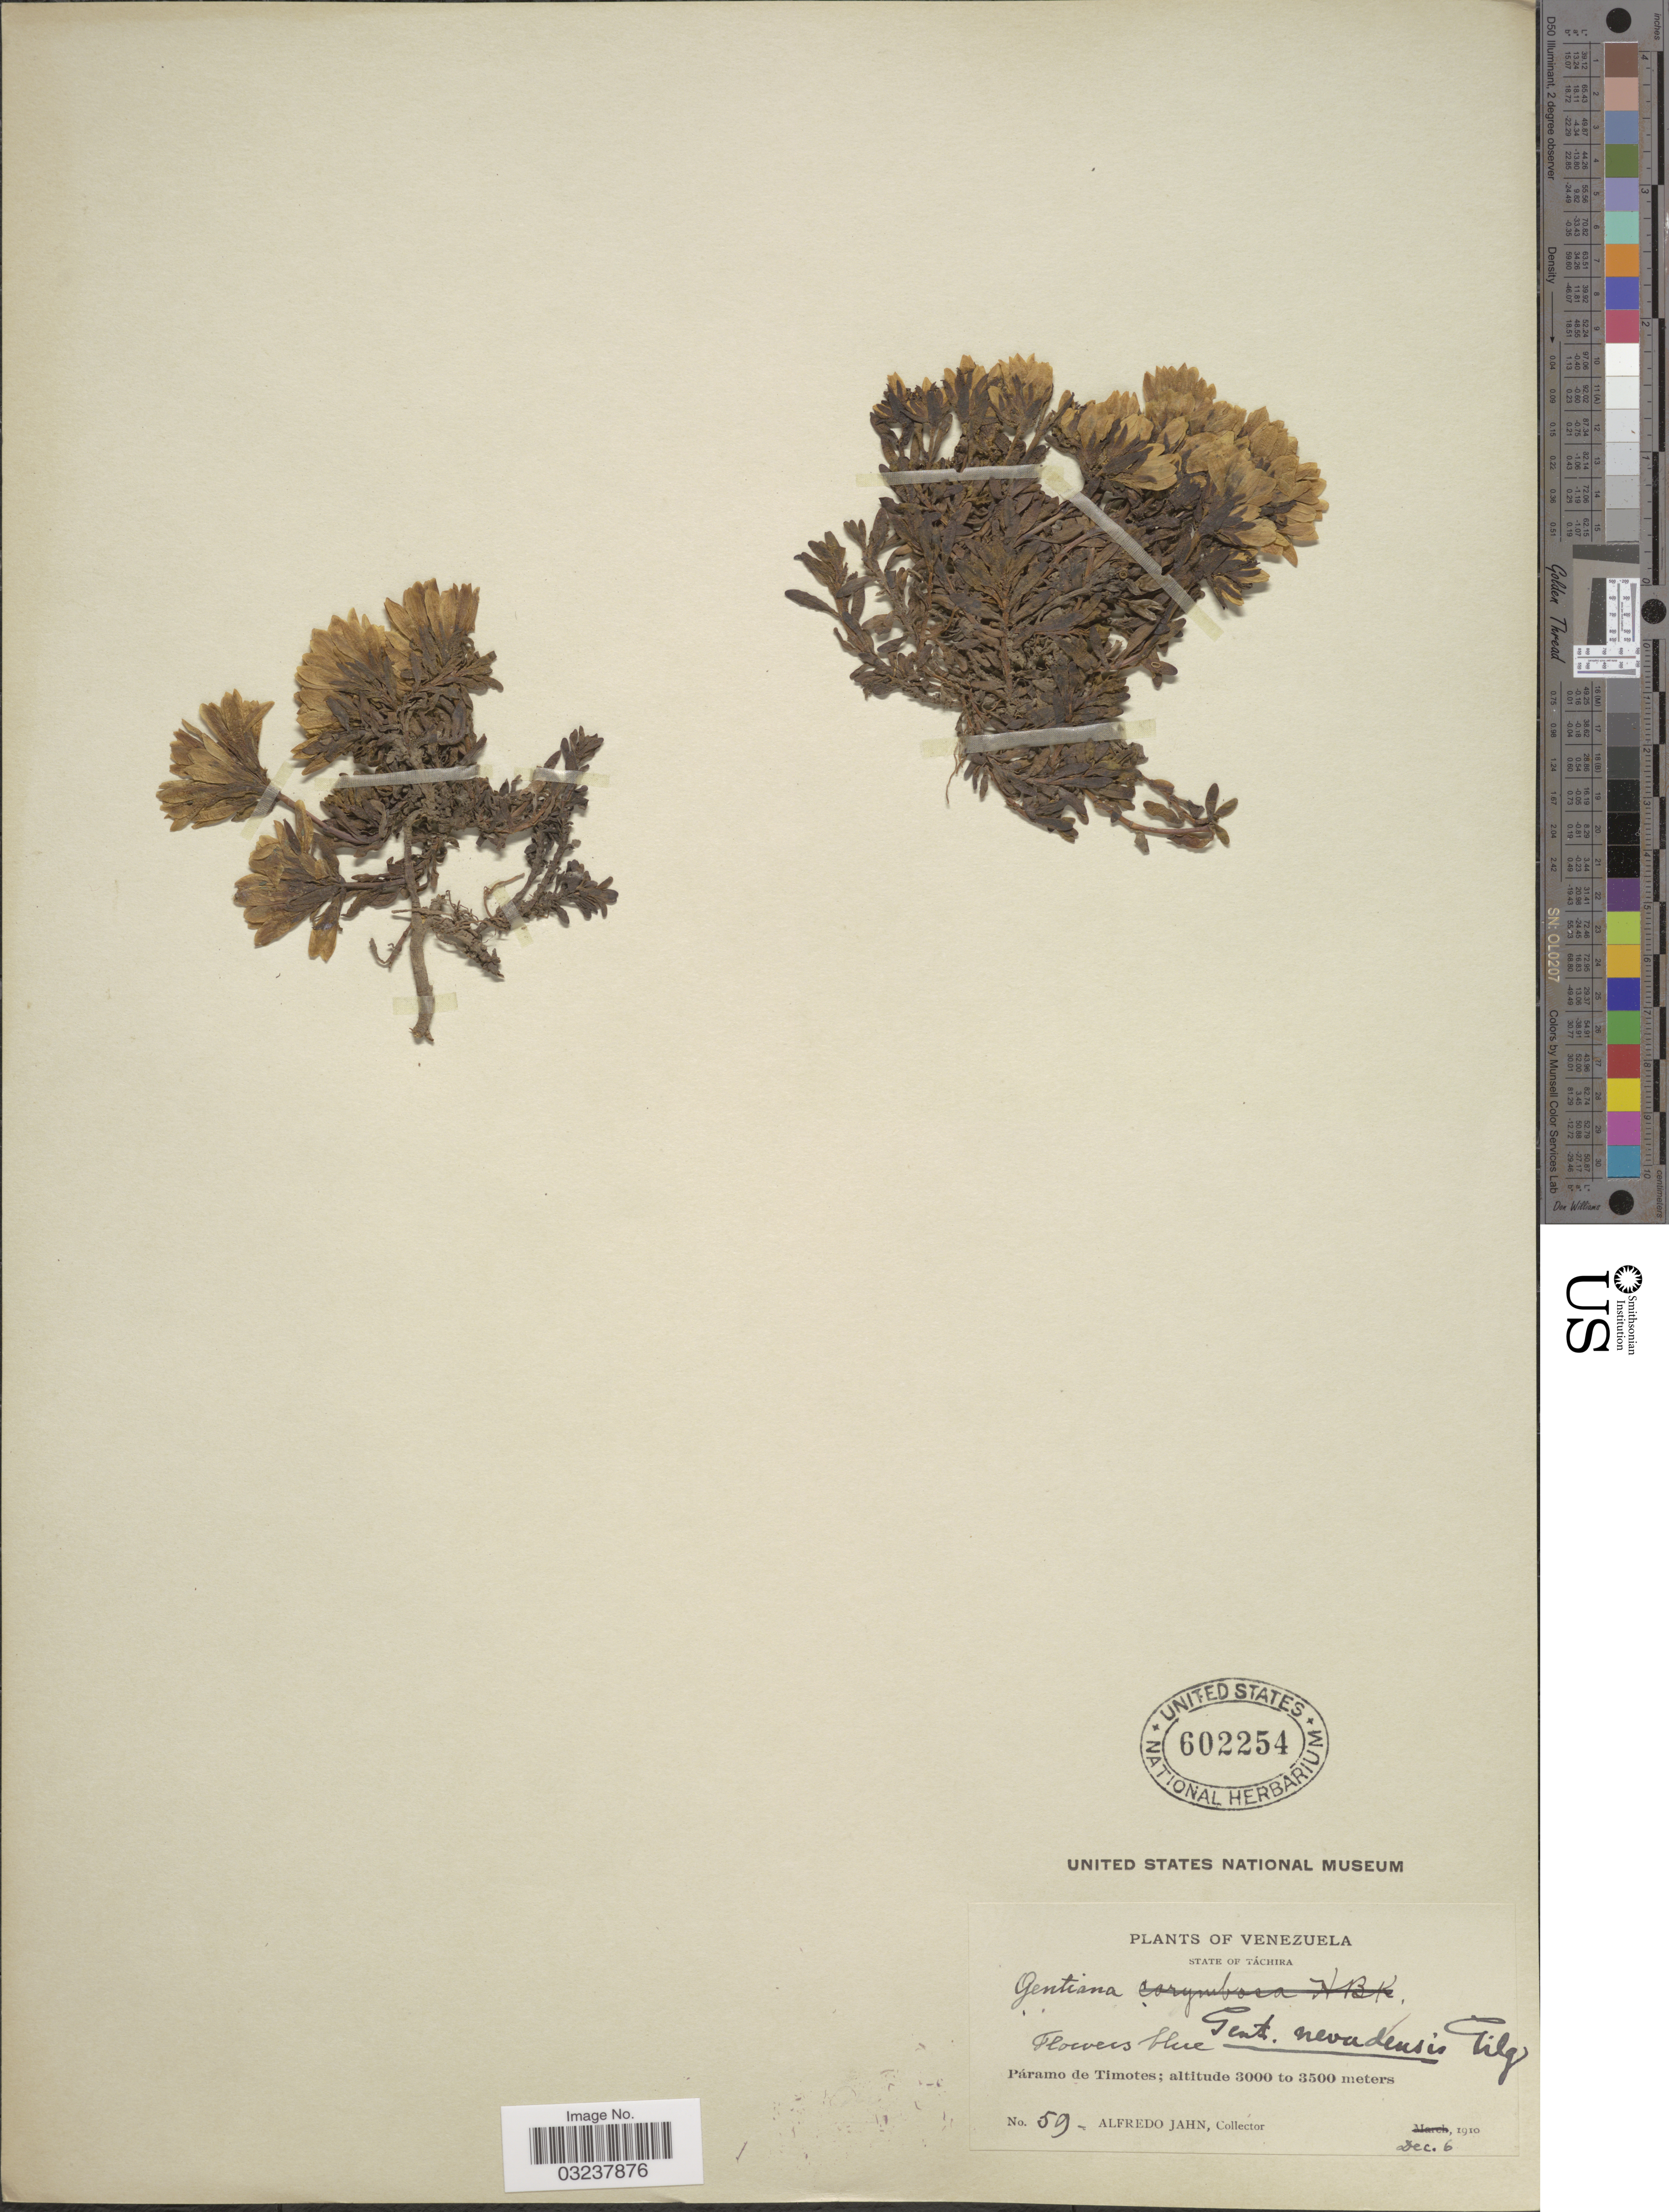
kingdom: Plantae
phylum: Tracheophyta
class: Magnoliopsida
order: Gentianales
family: Gentianaceae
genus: Gentianella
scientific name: Gentianella nevadensis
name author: (Gilg) Waever & Wüdenberg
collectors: A. Jahn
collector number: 59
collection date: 1910-12-06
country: Venezuela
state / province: Tachira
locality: Páramo de Timotes.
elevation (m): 3000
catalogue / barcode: US 602254